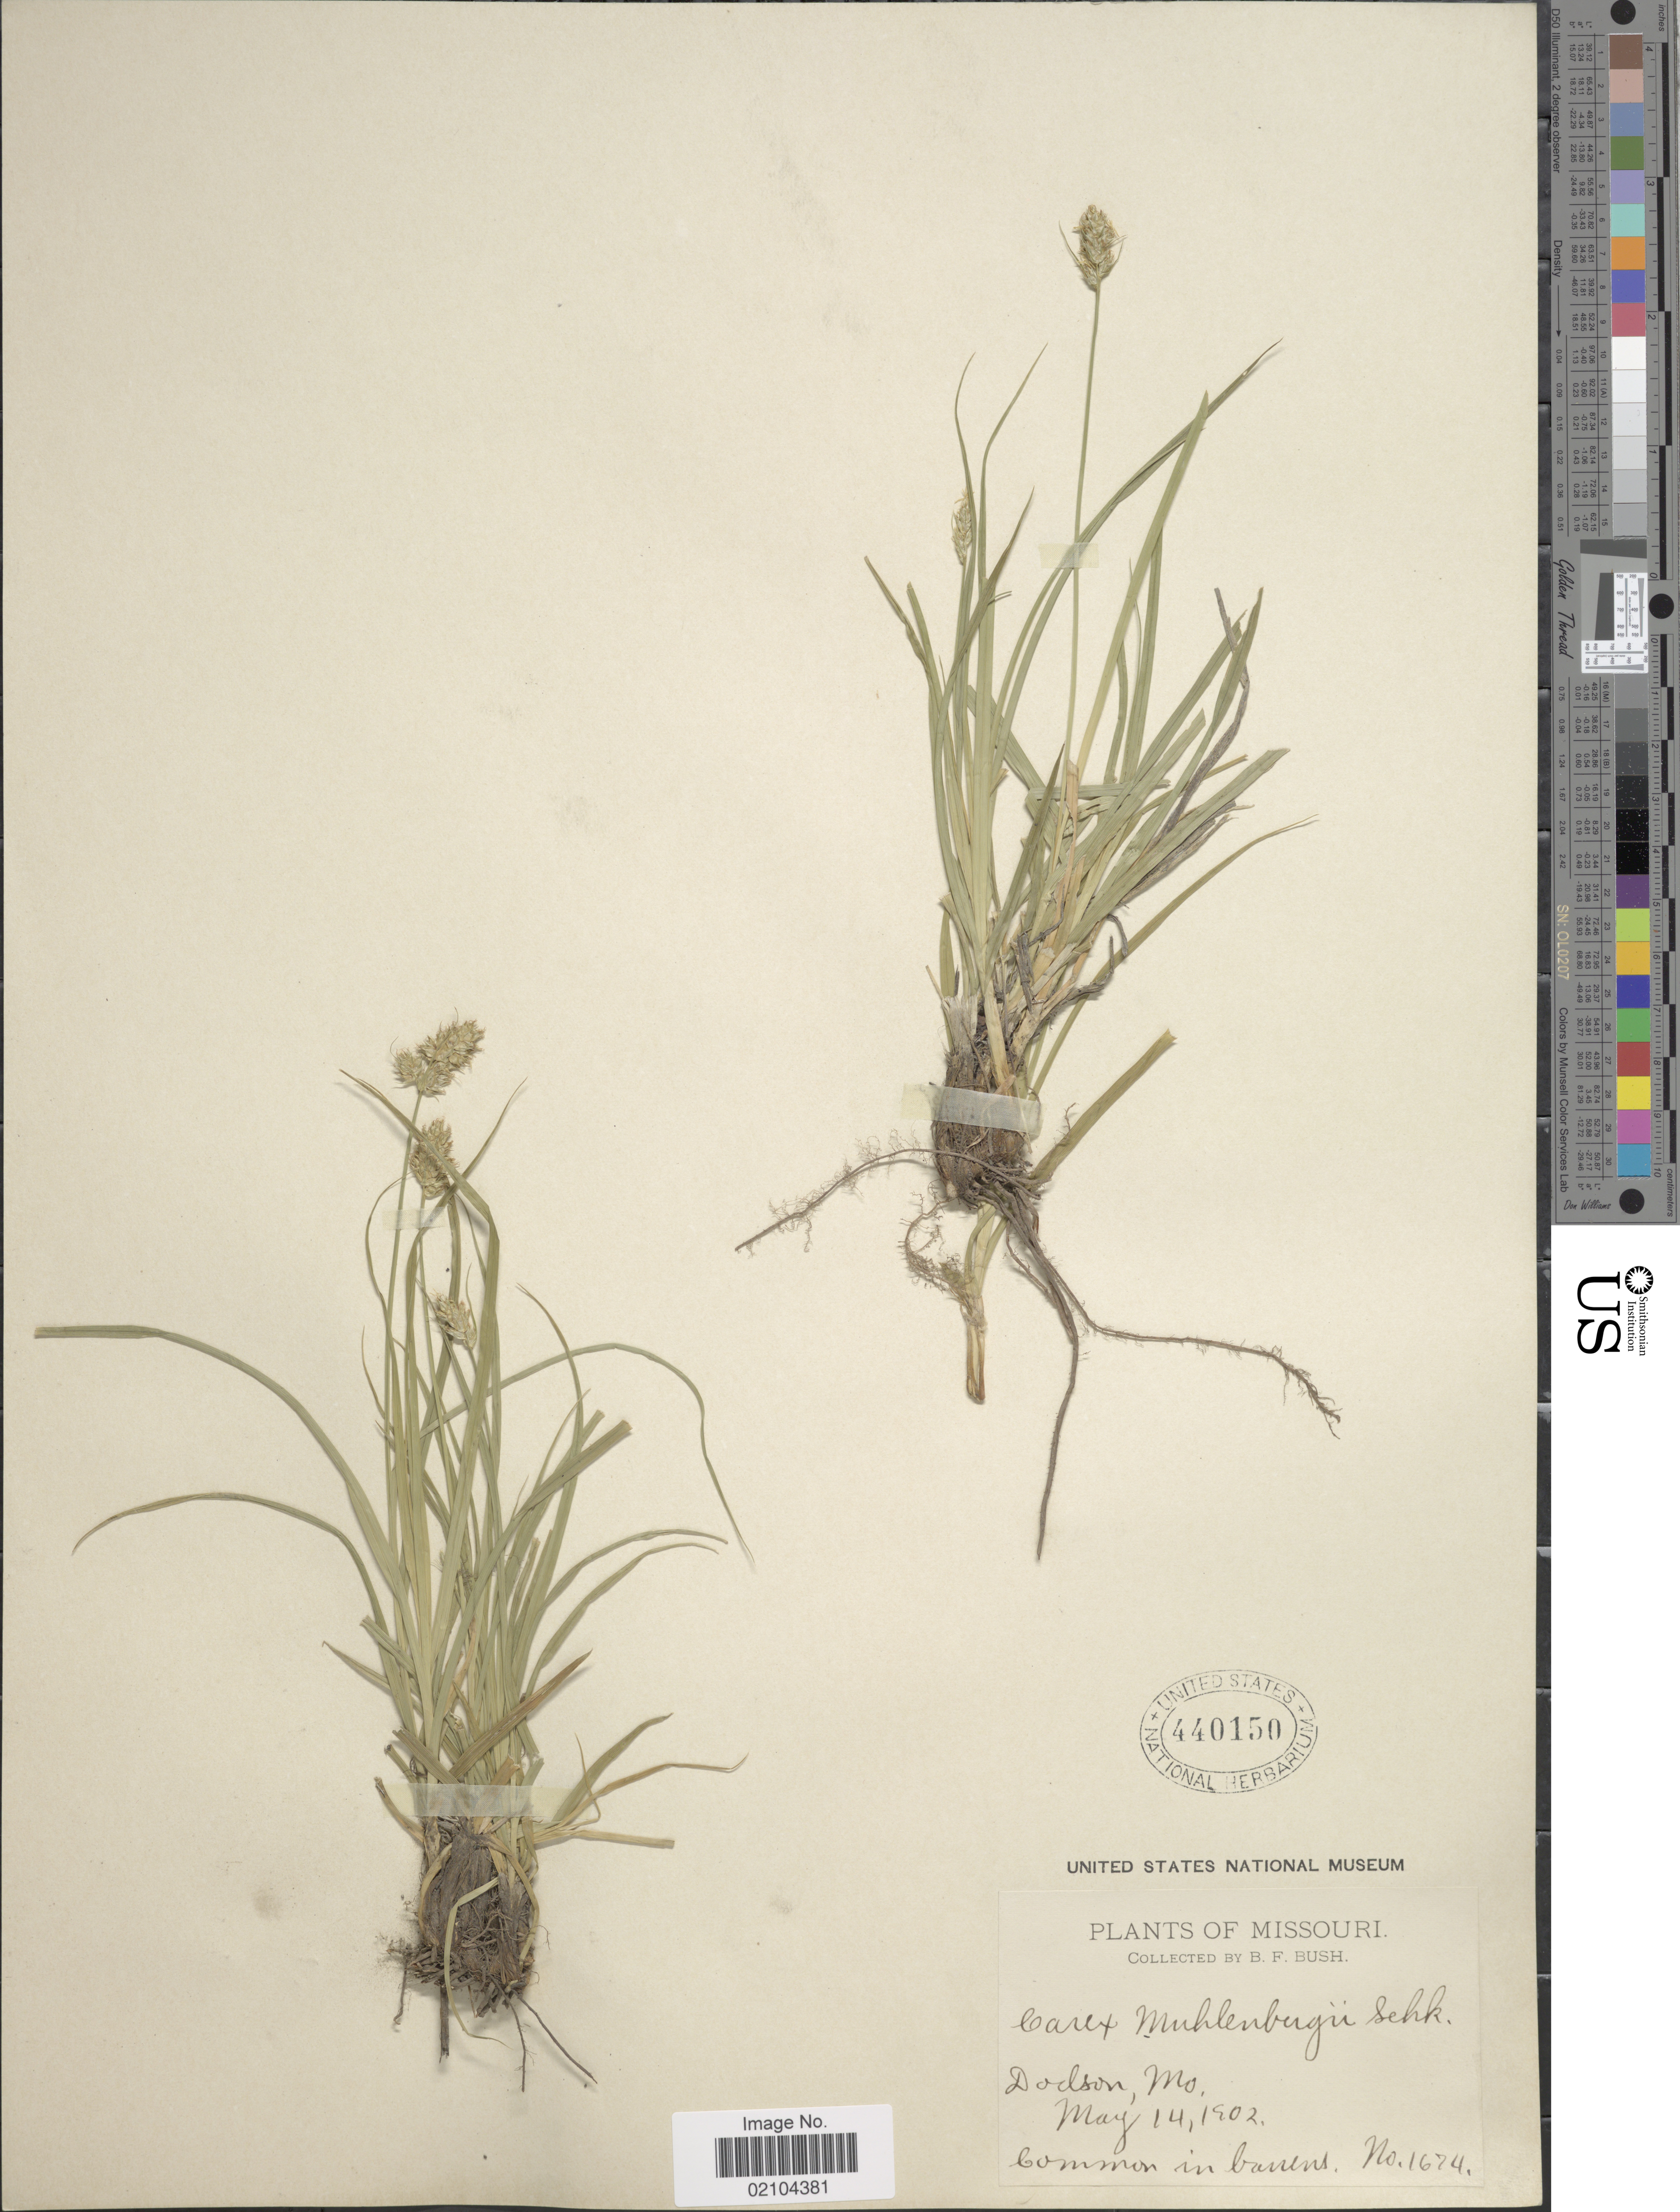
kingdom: Plantae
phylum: Tracheophyta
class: Liliopsida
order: Poales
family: Cyperaceae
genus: Carex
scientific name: Carex austrina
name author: Mack.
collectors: B. F. Bush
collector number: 1674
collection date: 1902-05-14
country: United States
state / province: Missouri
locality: Dodson, common in barrens.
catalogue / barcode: US 440150